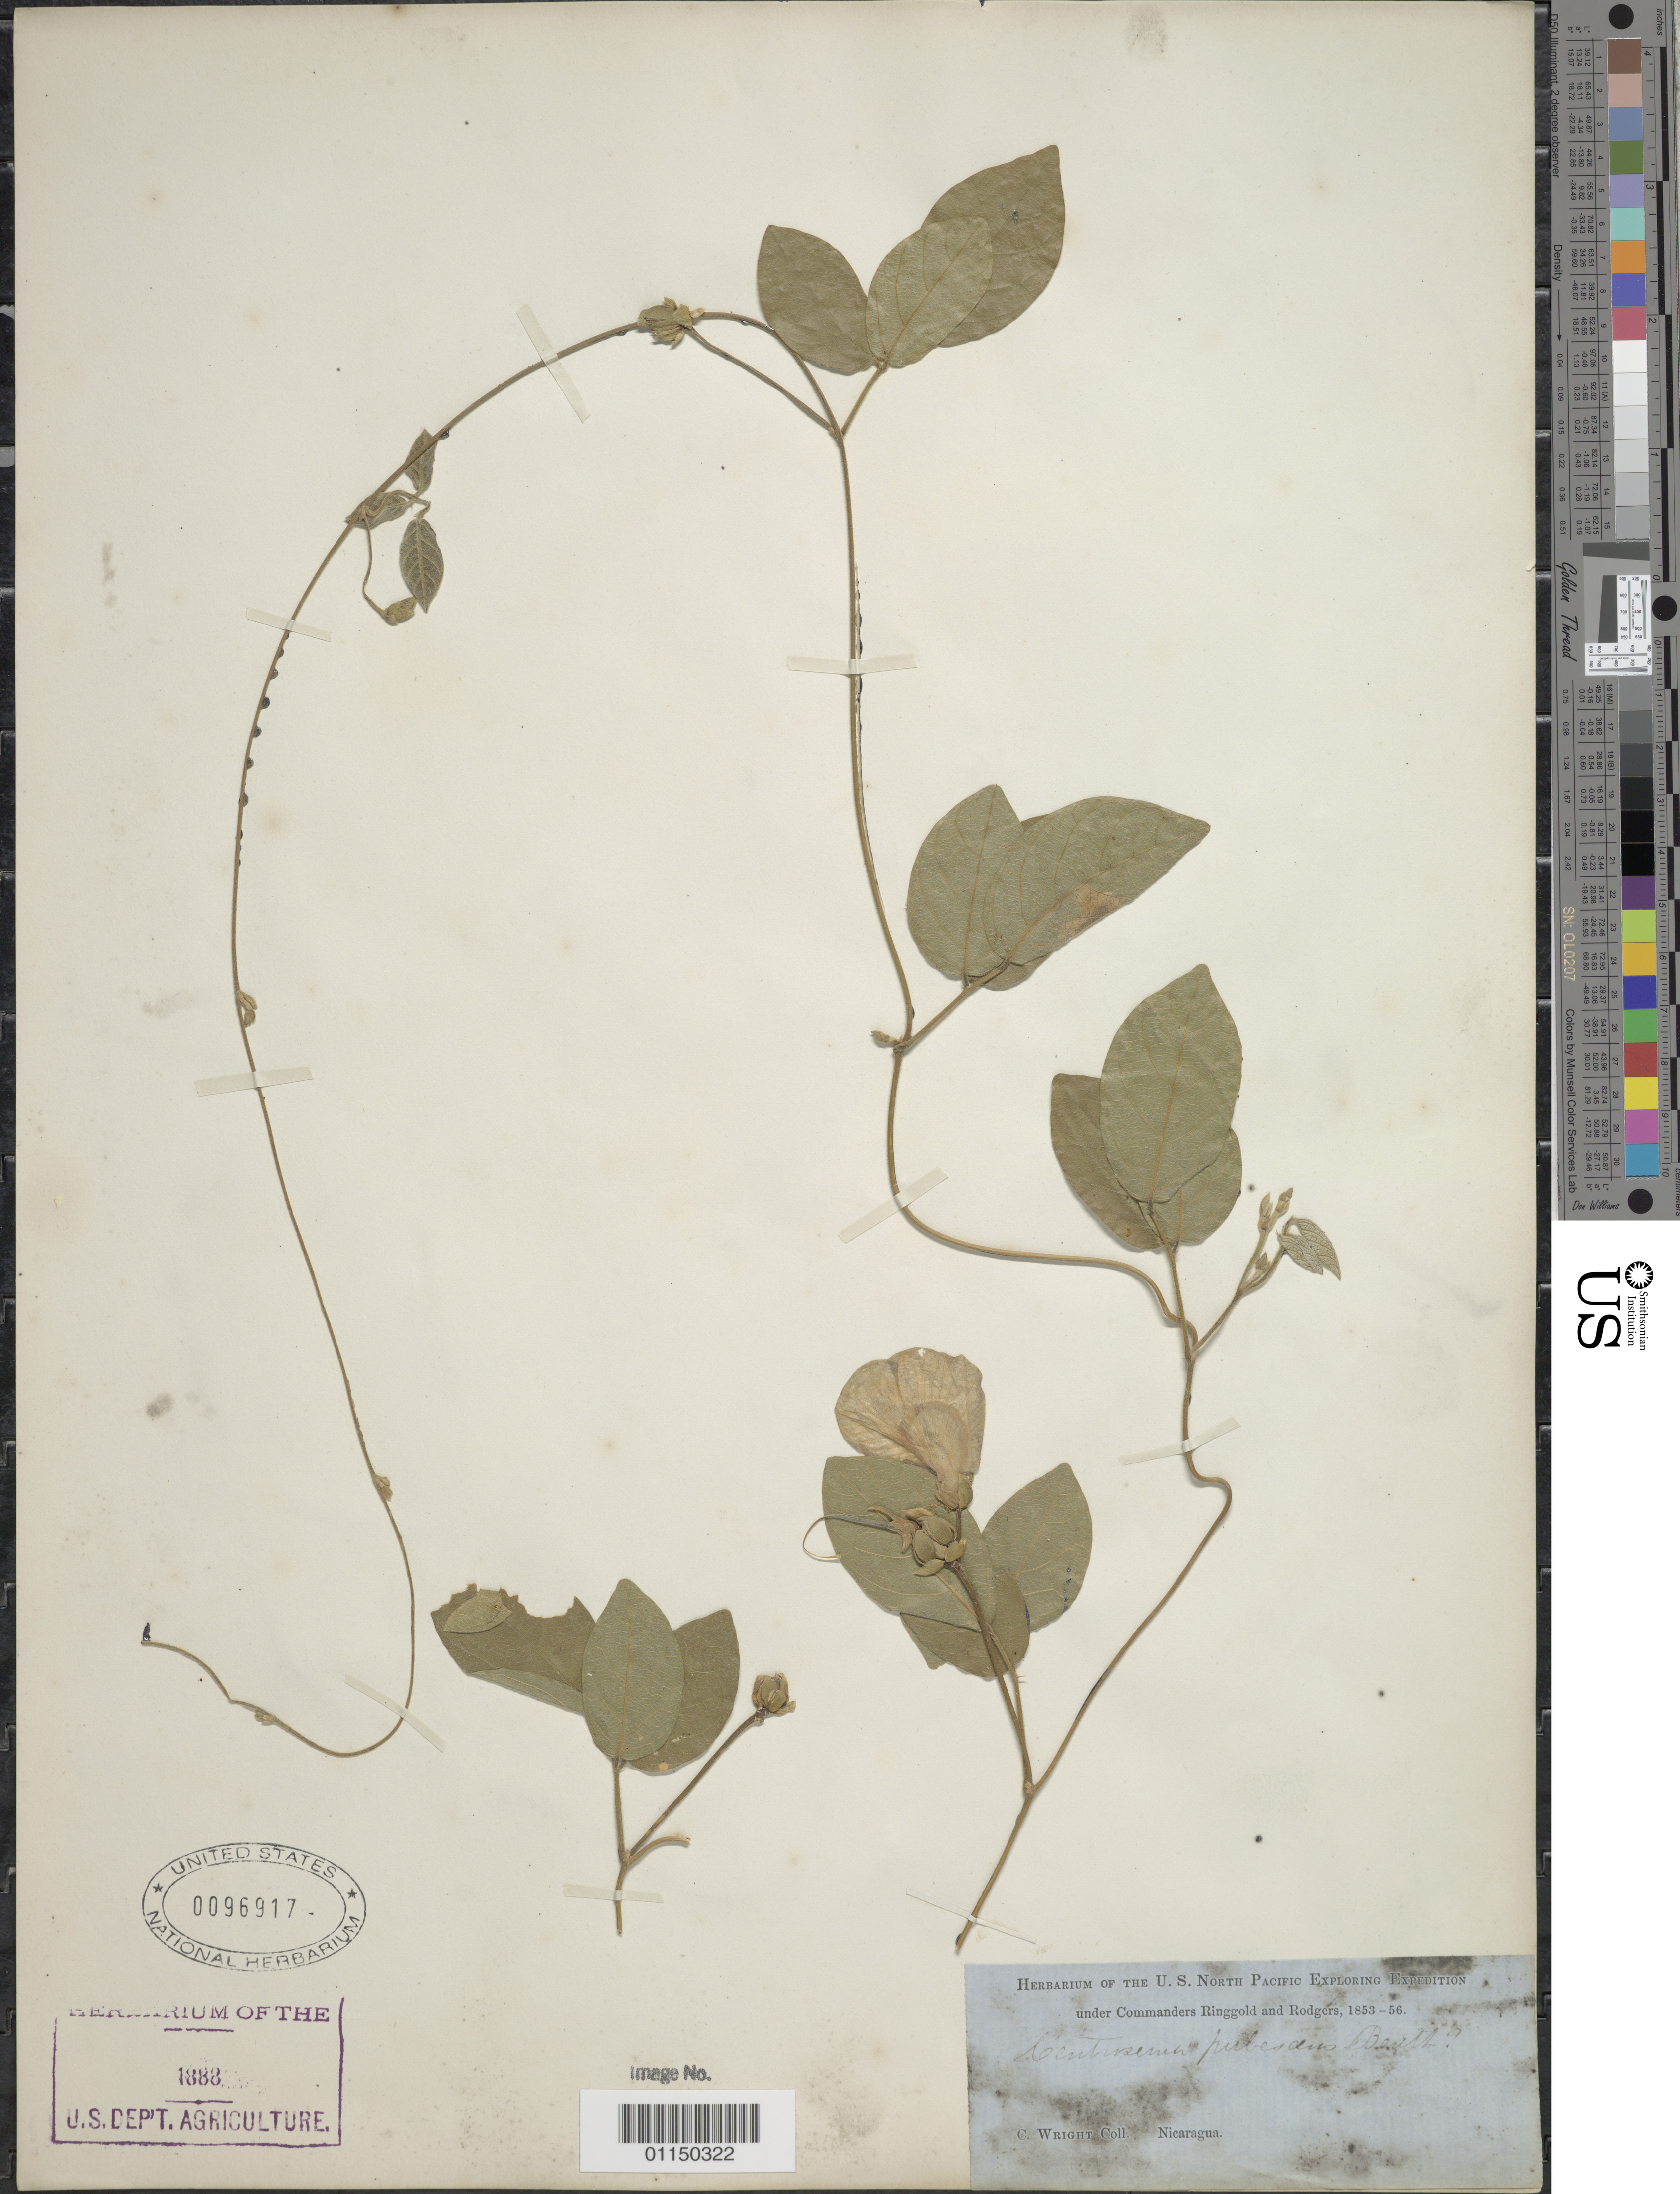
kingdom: Plantae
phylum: Tracheophyta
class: Magnoliopsida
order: Fabales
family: Fabaceae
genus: Centrosema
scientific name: Centrosema pubescens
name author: Benth.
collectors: C. Wright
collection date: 1853/1856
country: Nicaragua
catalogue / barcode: US 96917